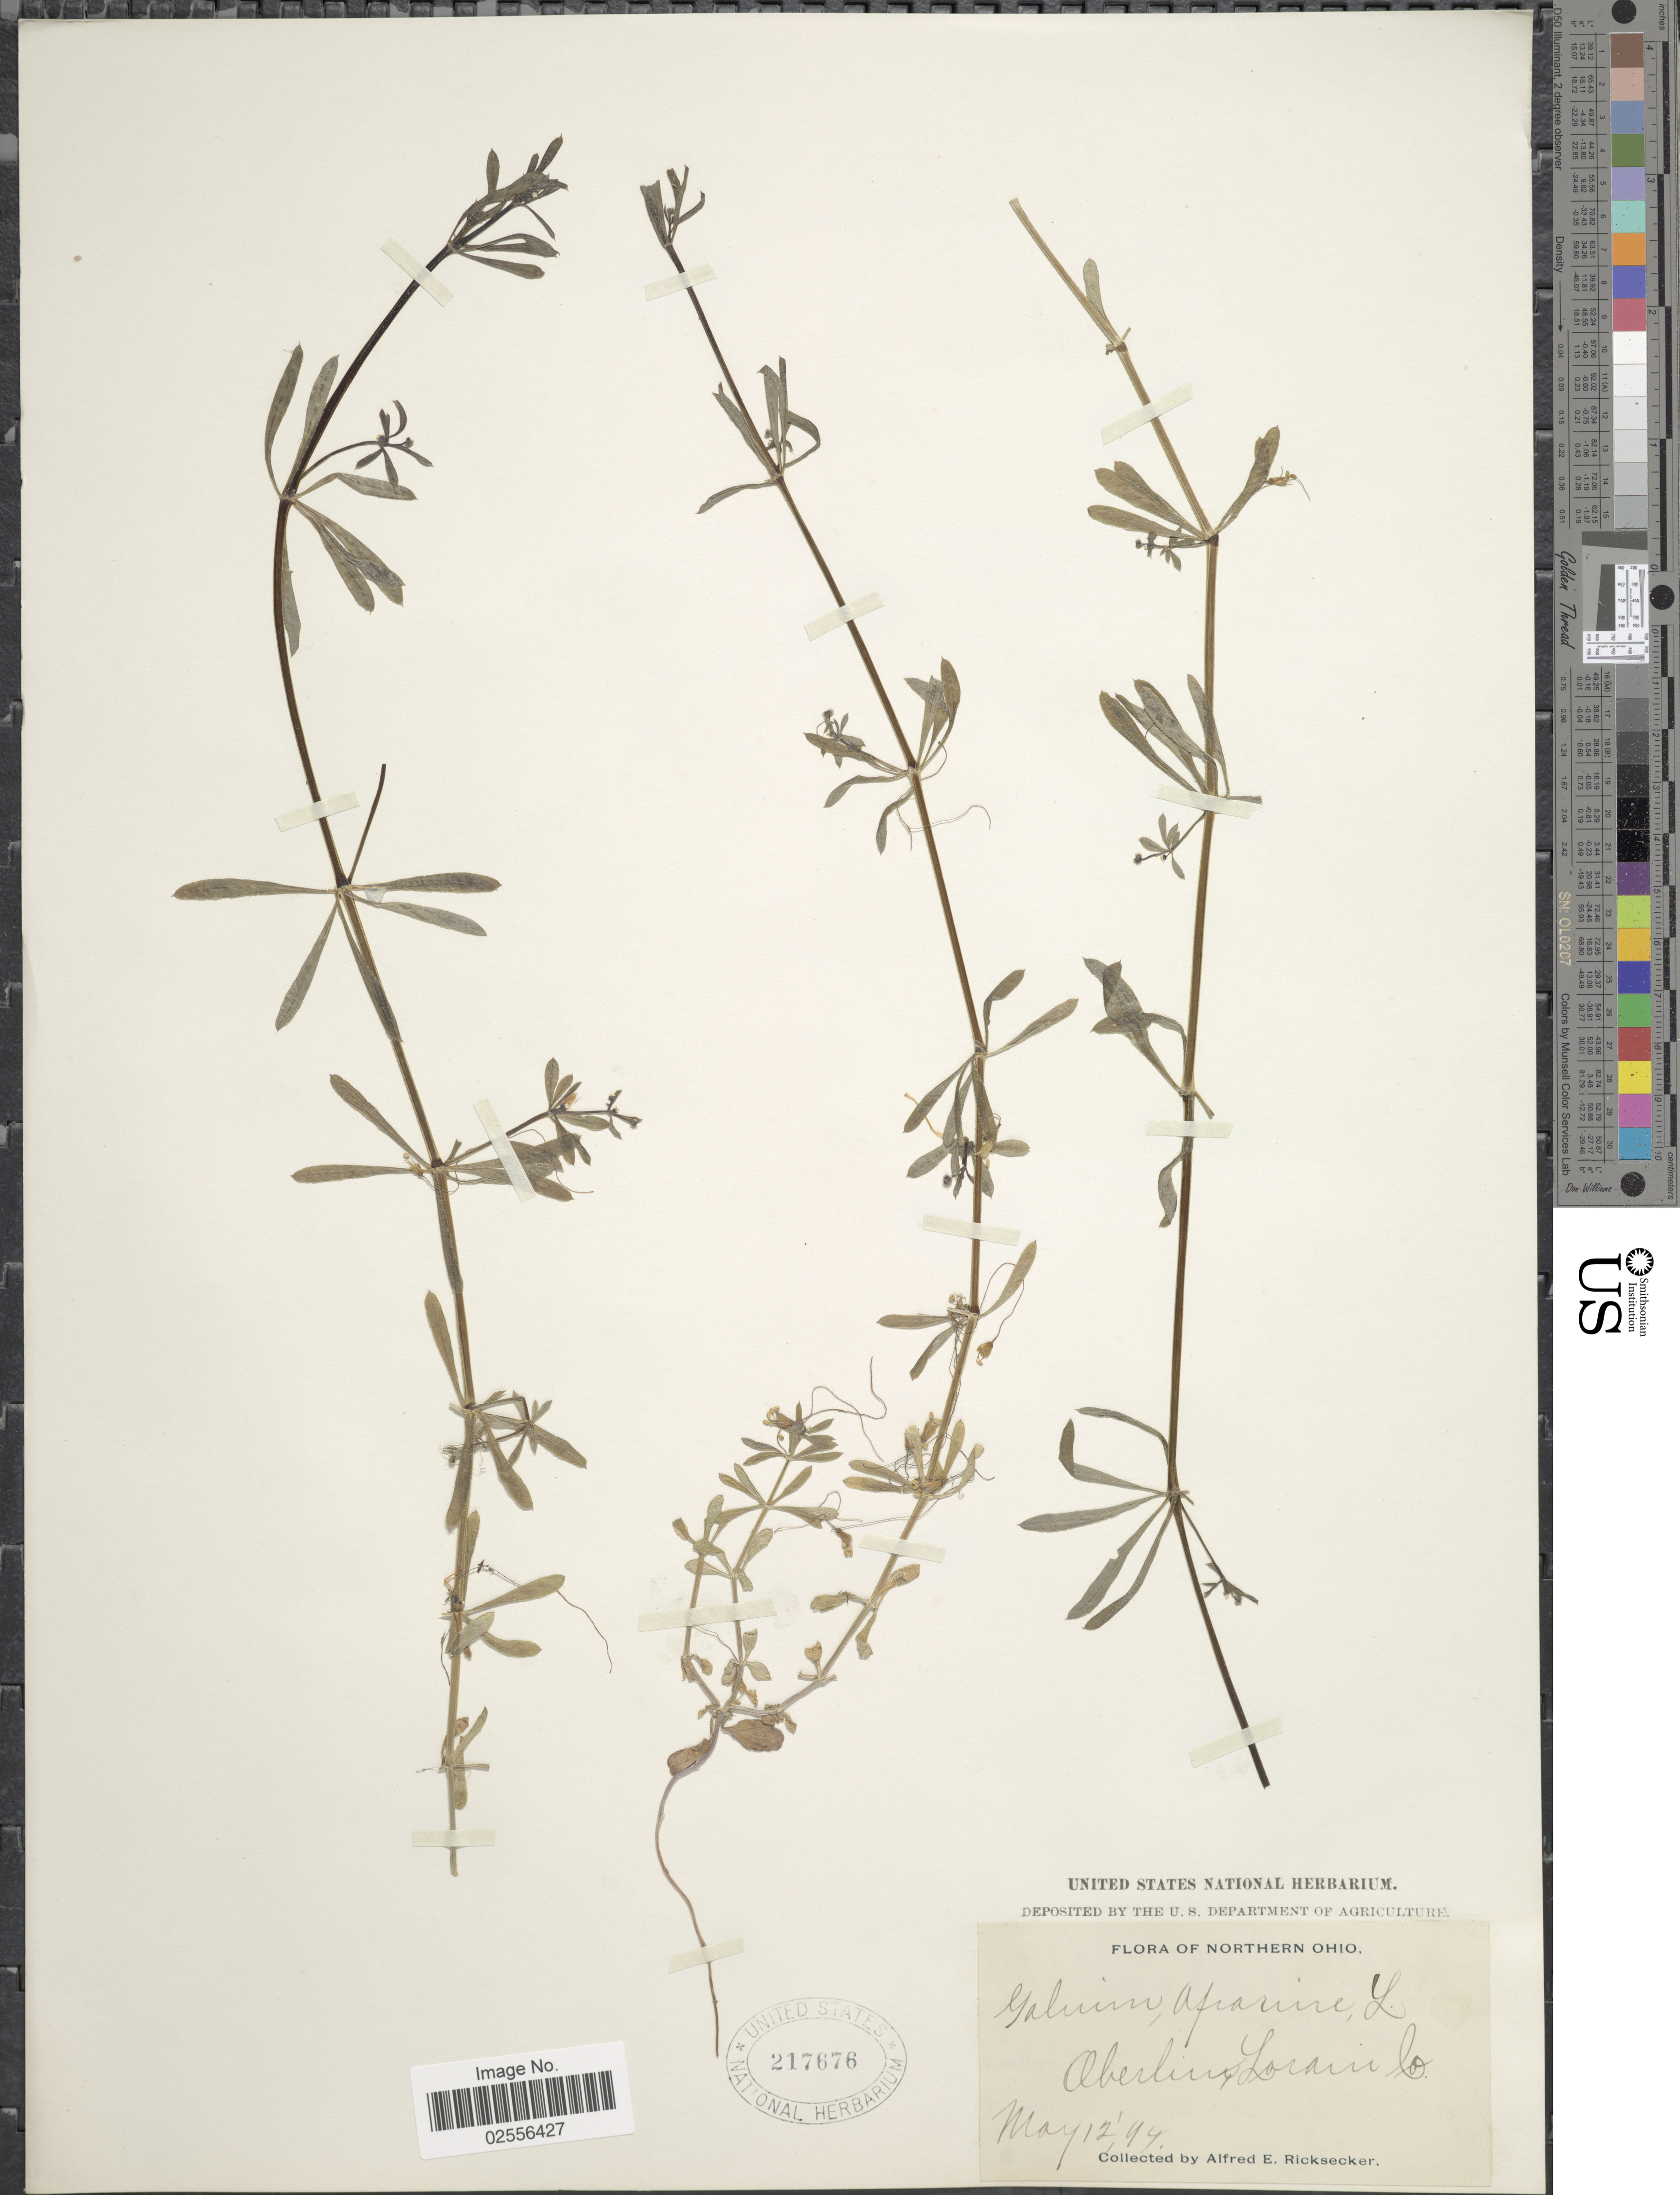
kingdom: Plantae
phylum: Tracheophyta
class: Magnoliopsida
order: Gentianales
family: Rubiaceae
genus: Galium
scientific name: Galium aparine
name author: L.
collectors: A. E. Ricksecker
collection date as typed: Transcribed d/m/y: 12/5/94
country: United States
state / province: Ohio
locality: Northern Ohio. Oberlin, Lorain Co.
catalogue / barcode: US 217676